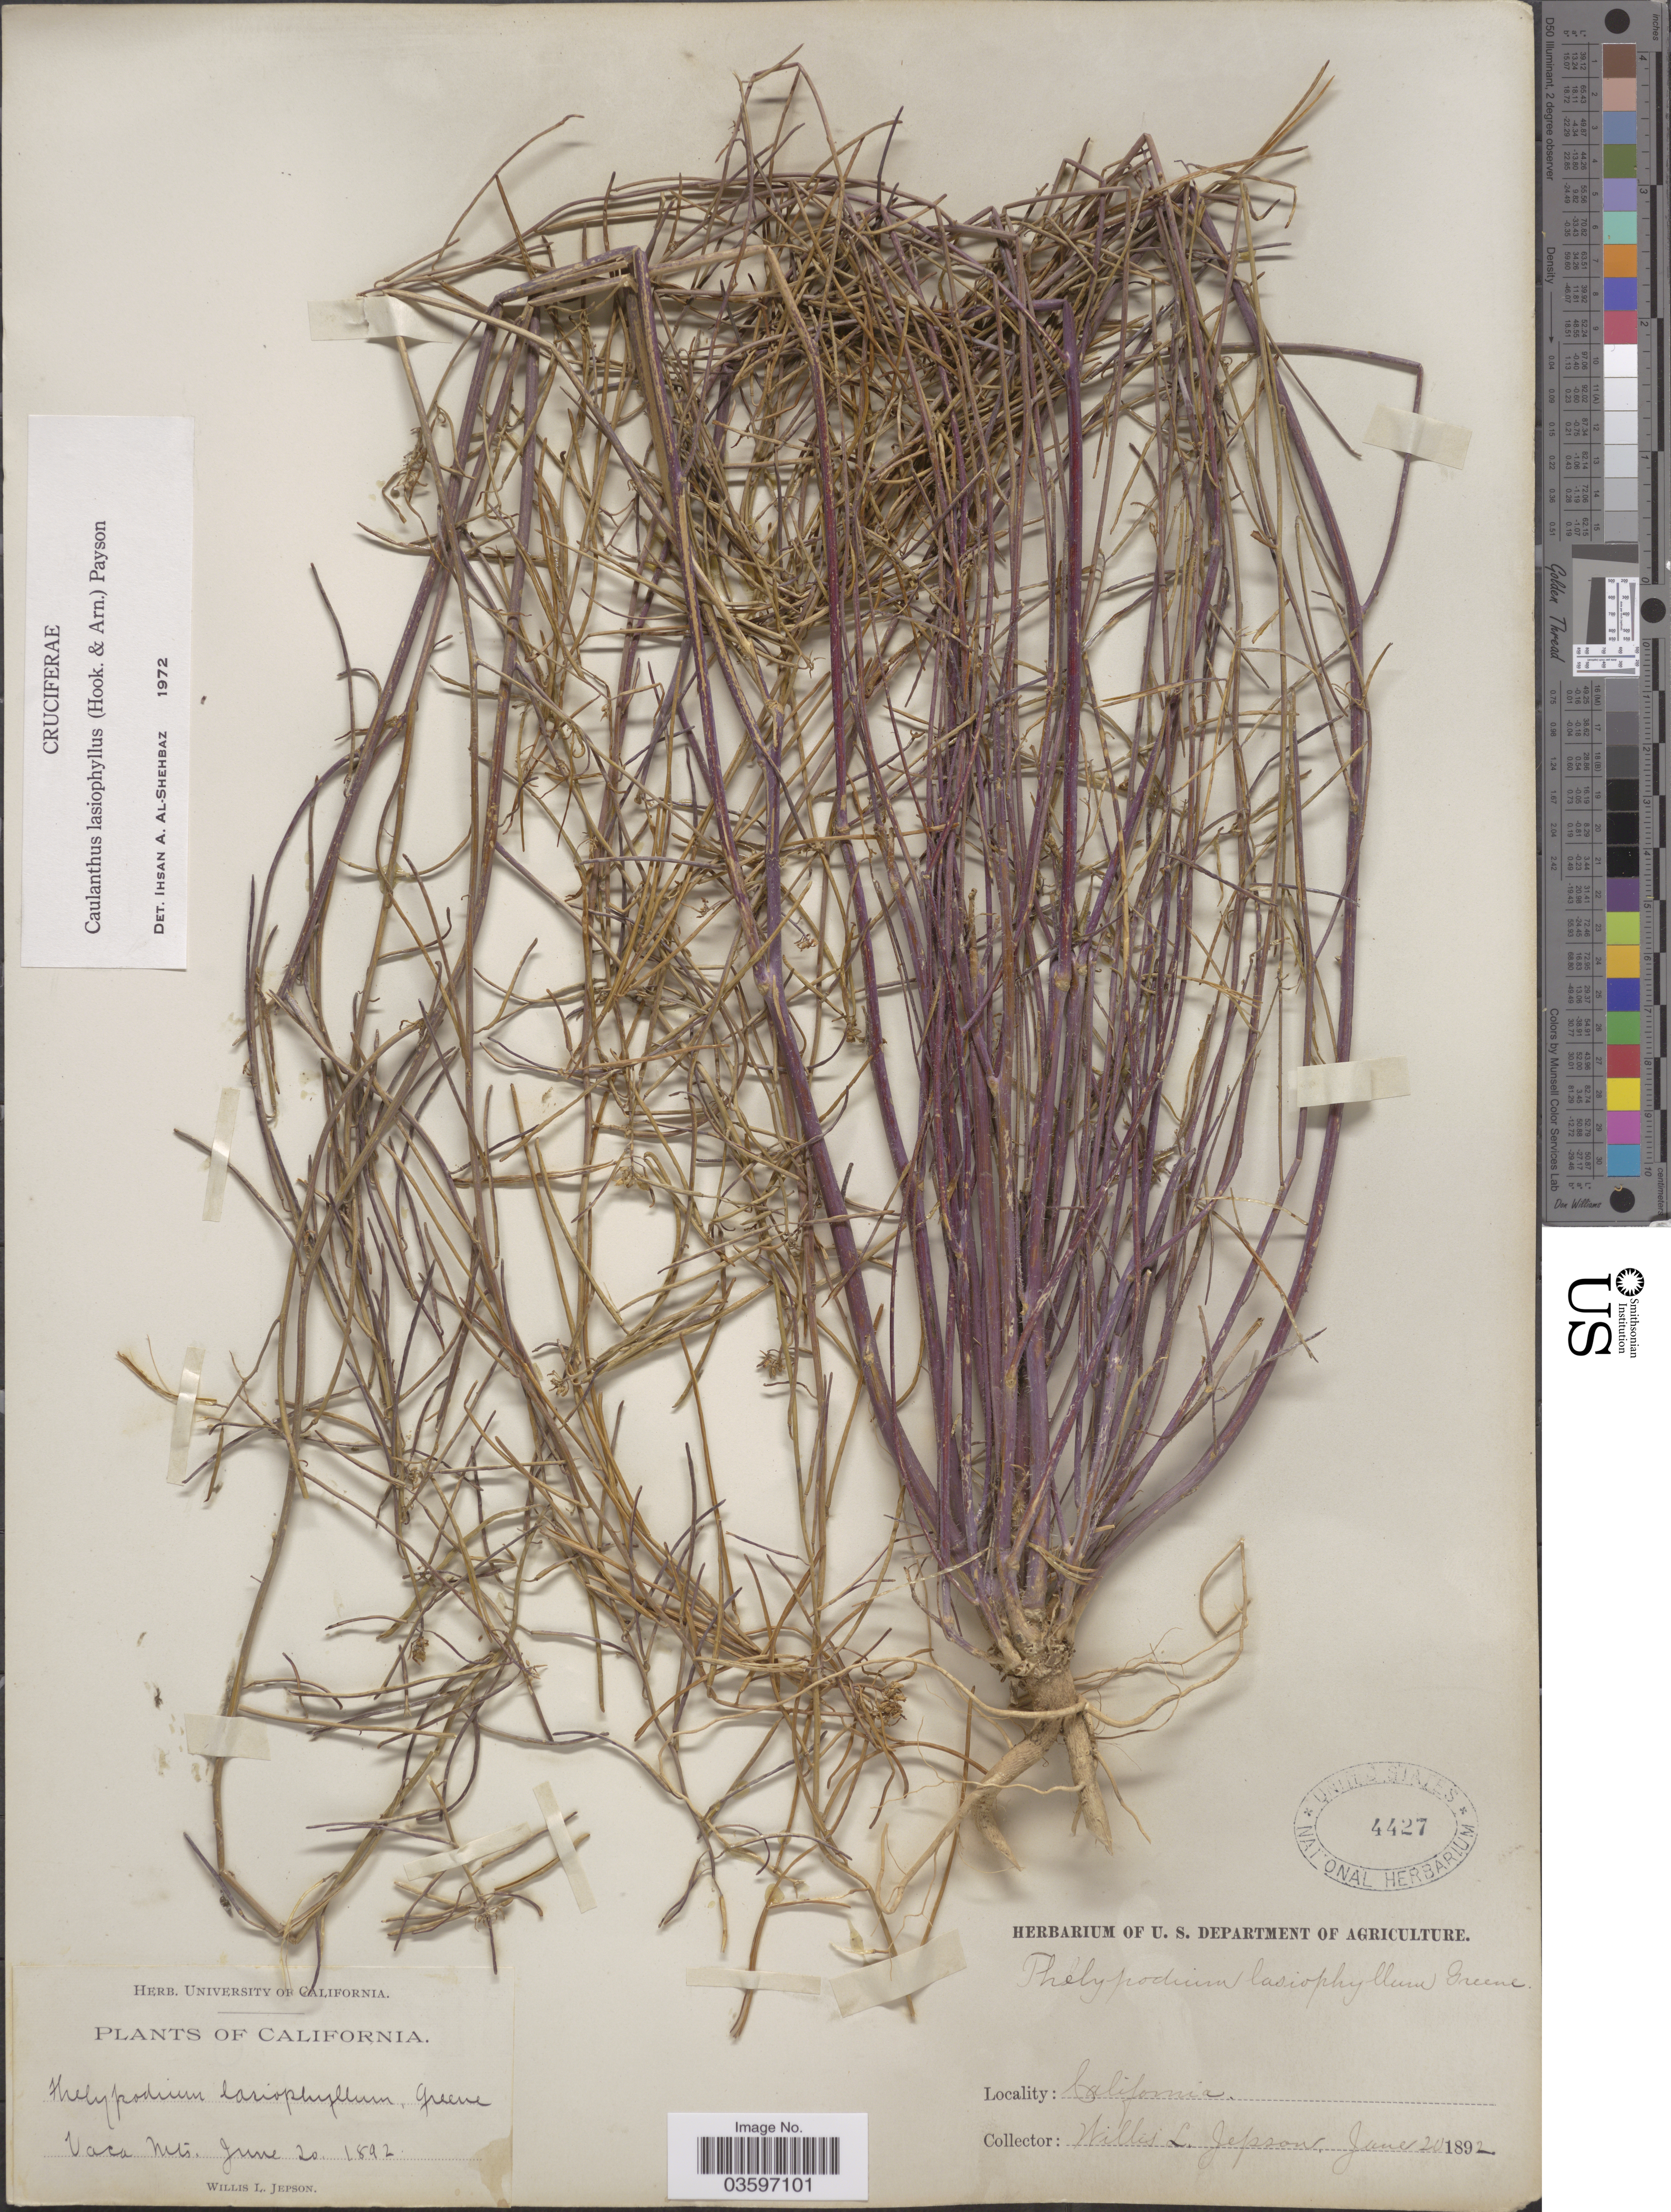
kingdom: Plantae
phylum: Tracheophyta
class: Magnoliopsida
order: Brassicales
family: Brassicaceae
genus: Caulanthus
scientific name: Caulanthus lasiophyllus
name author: (Hook. & Arn.) Payson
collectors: W. L. Jepson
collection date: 1892-06-20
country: United States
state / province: California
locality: Vaca Mts.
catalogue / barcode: US 4427